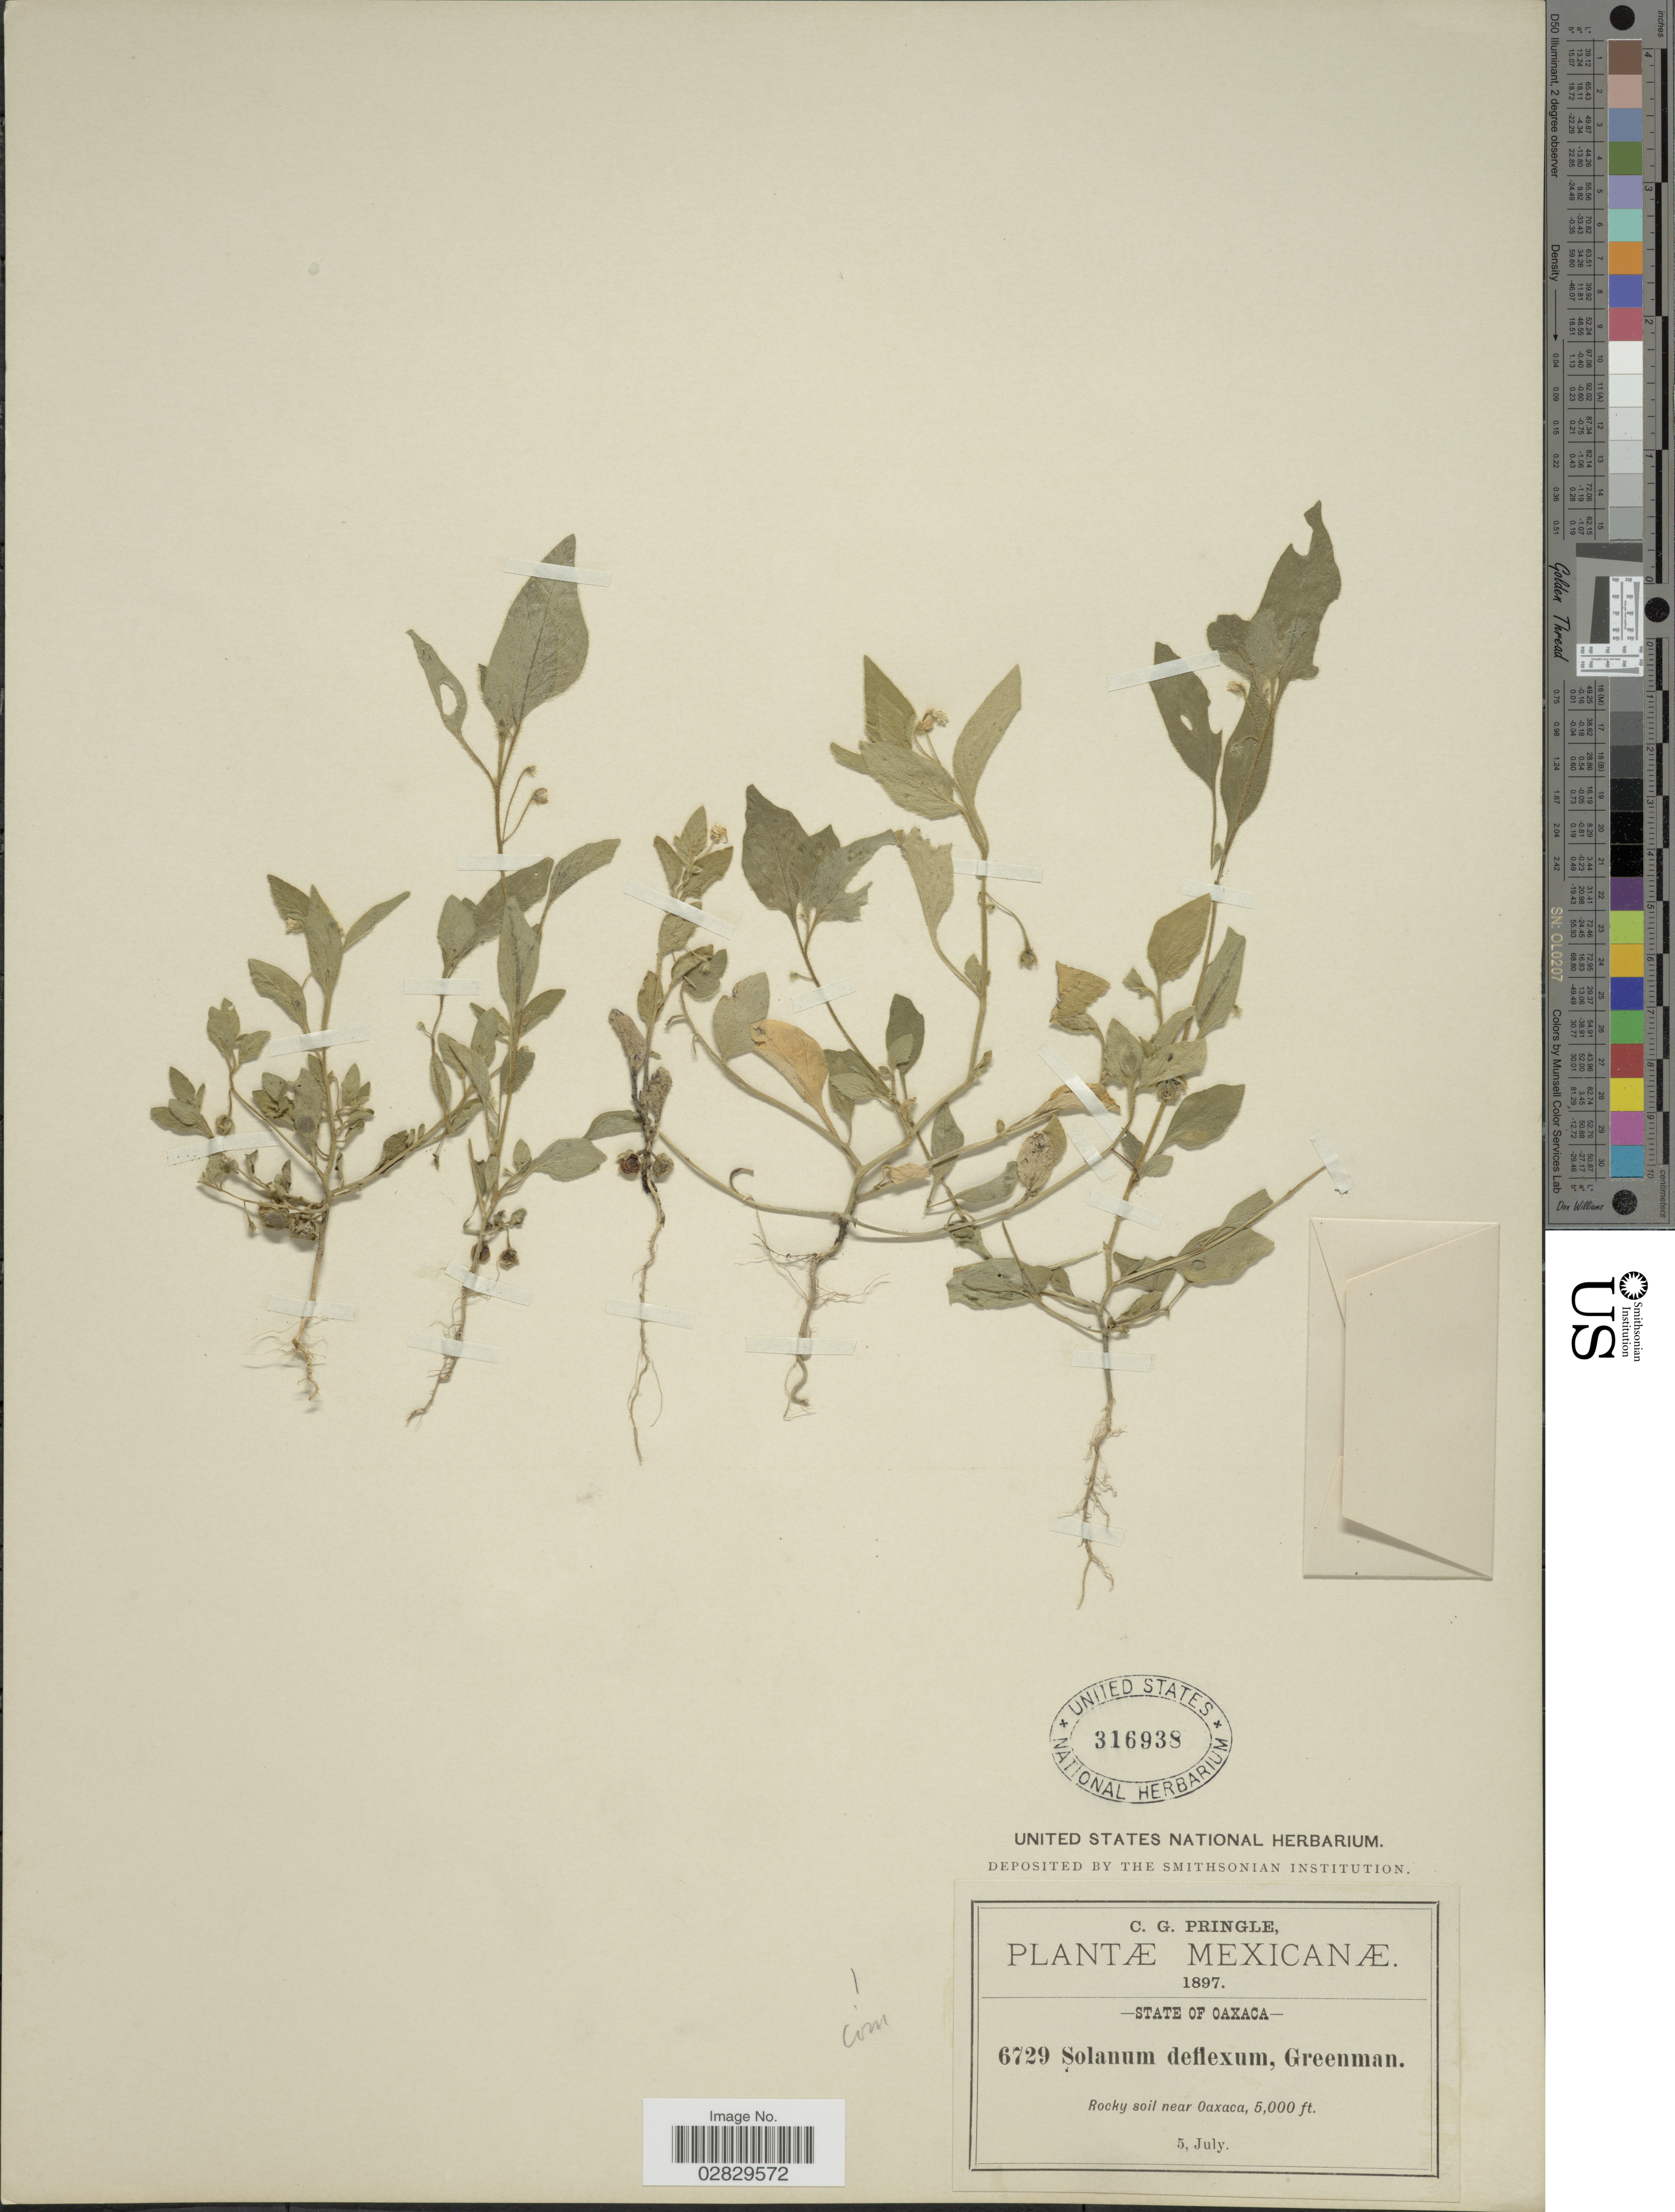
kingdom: Plantae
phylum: Tracheophyta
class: Magnoliopsida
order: Solanales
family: Solanaceae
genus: Solanum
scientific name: Solanum deflexum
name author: Greenm.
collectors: C. G. Pringle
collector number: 6729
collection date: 1897-07-05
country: Mexico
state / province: Oaxaca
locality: Rocky soil near Oaxaca.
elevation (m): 1524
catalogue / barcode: US 316938